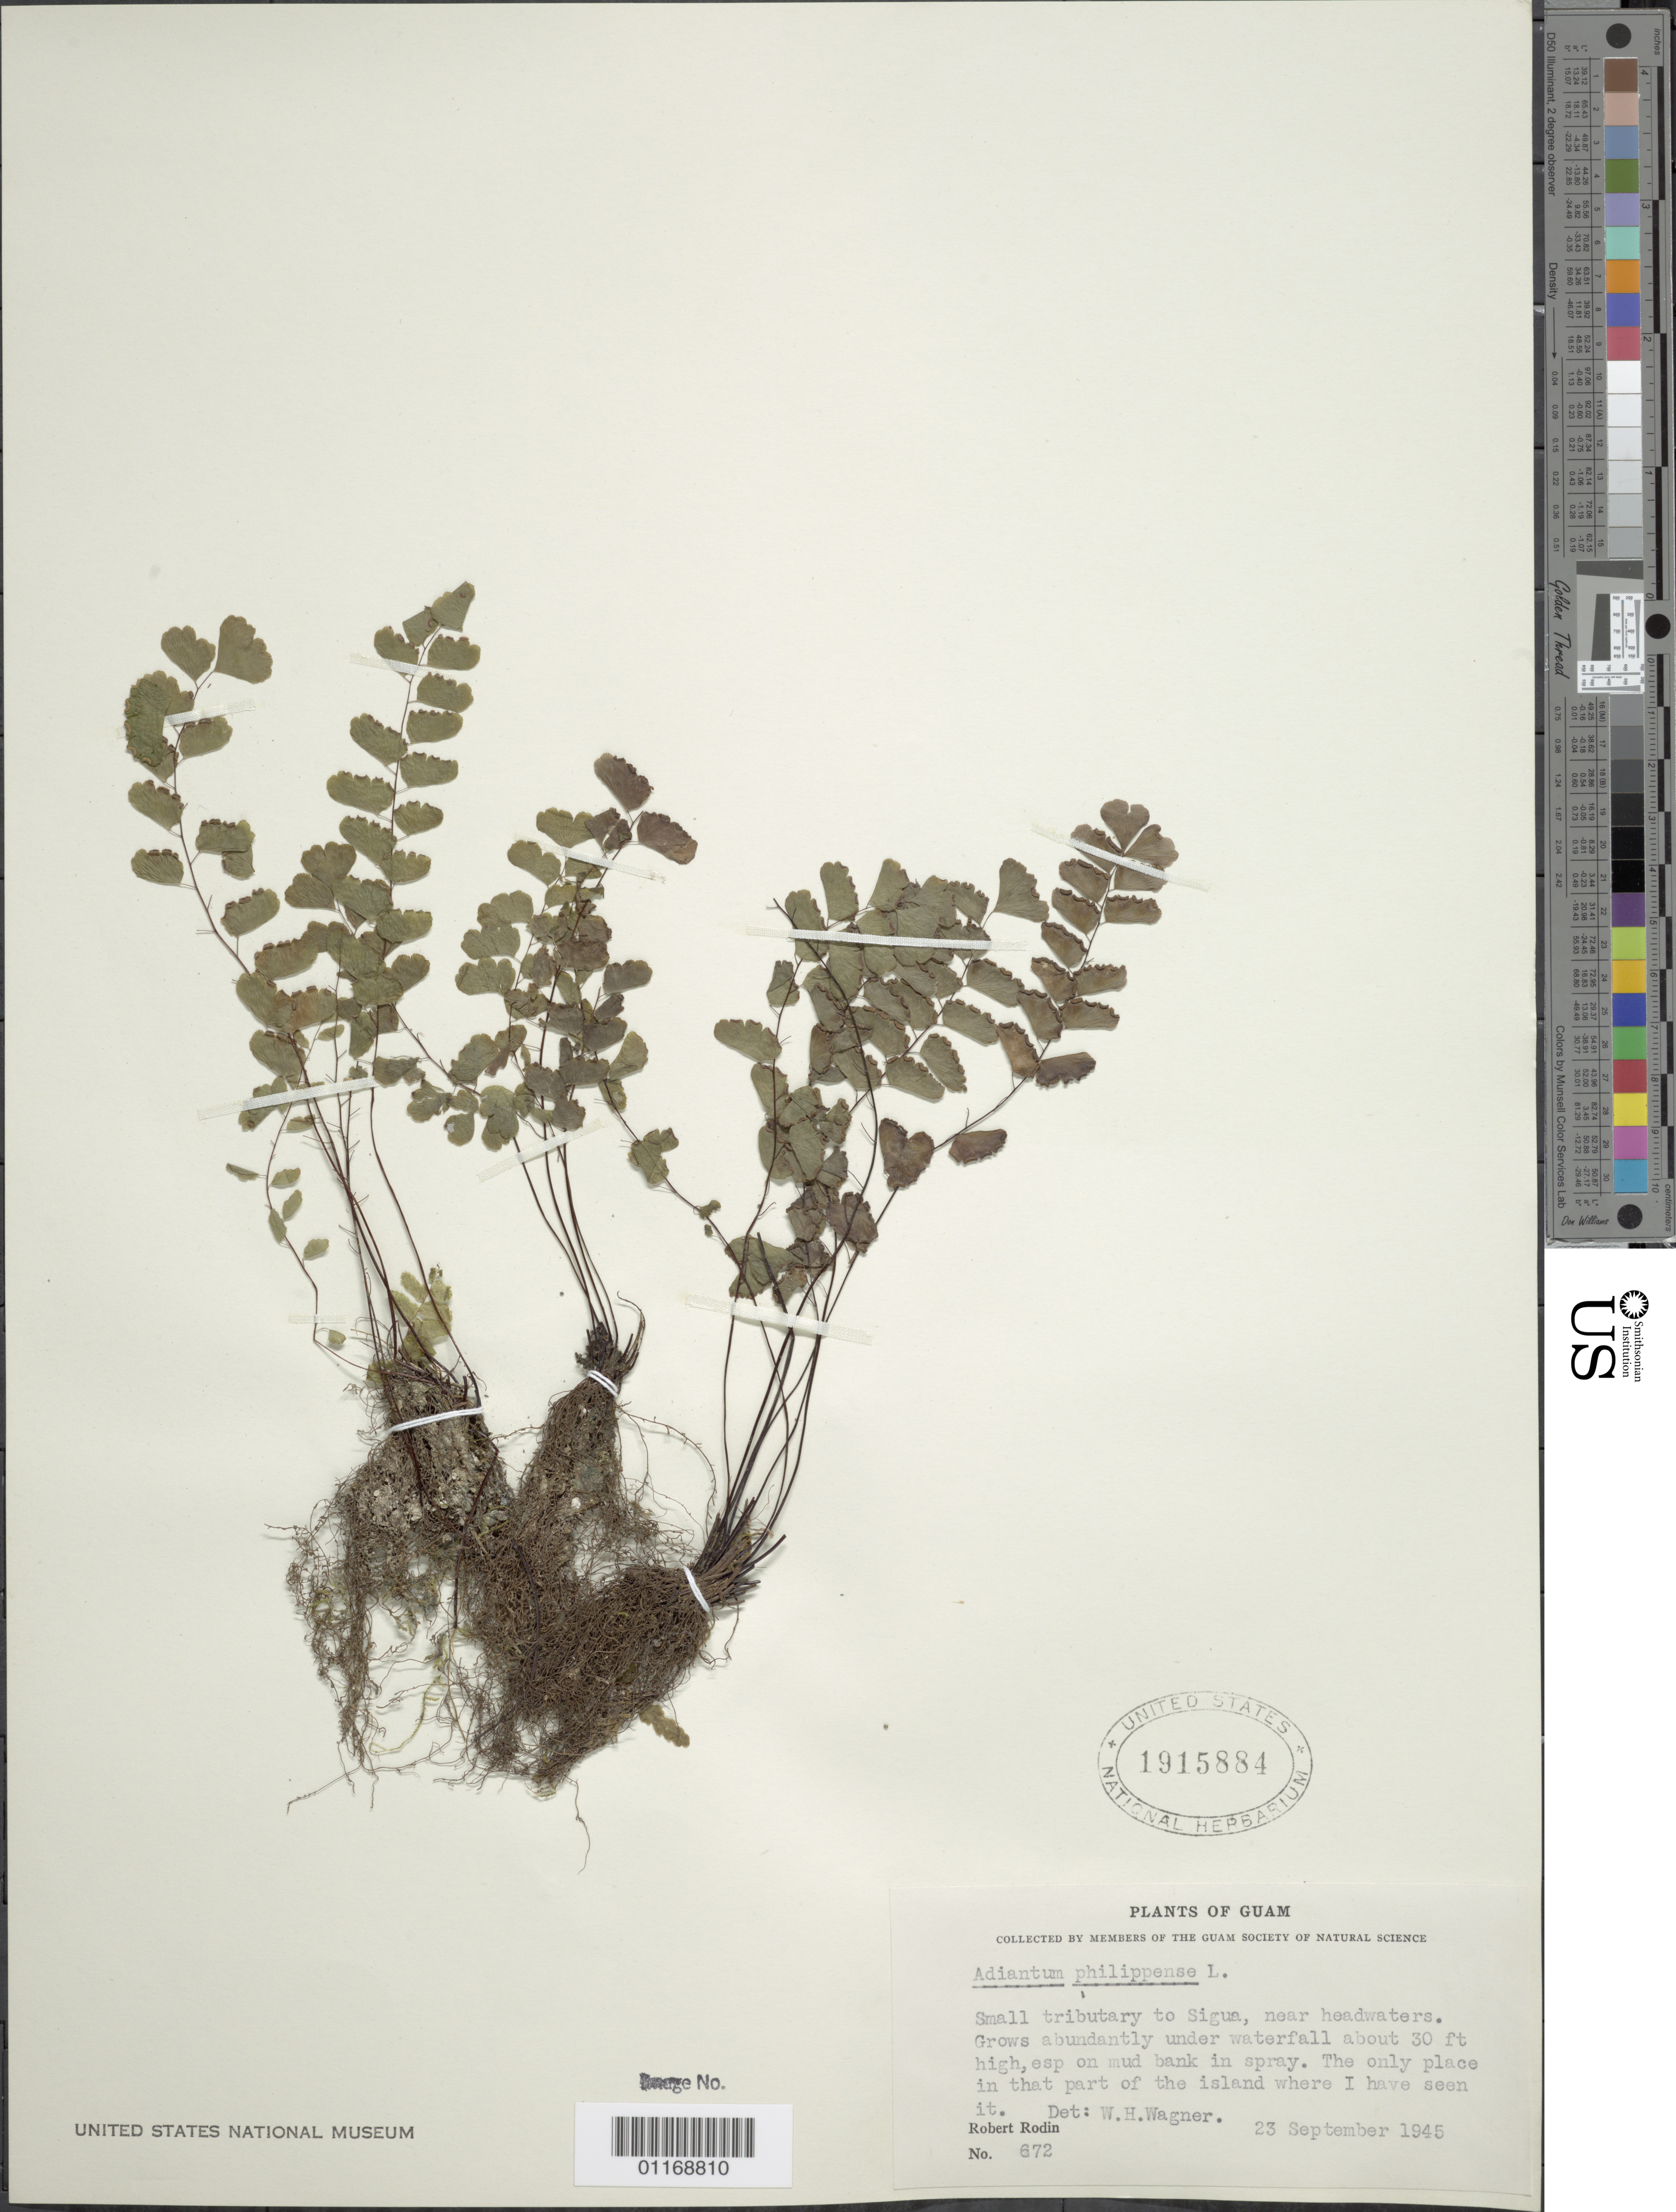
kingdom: Plantae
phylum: Tracheophyta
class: Polypodiopsida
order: Polypodiales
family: Pteridaceae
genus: Adiantum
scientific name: Adiantum philippense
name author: L.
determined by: Wagner, W. H.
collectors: R. Rodin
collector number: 672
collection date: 1945-09-23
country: Guam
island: Guam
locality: Small tributary to Sigua, near headwaters.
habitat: Under waterfall, in mud bank sprayed with water.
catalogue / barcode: US 1915884